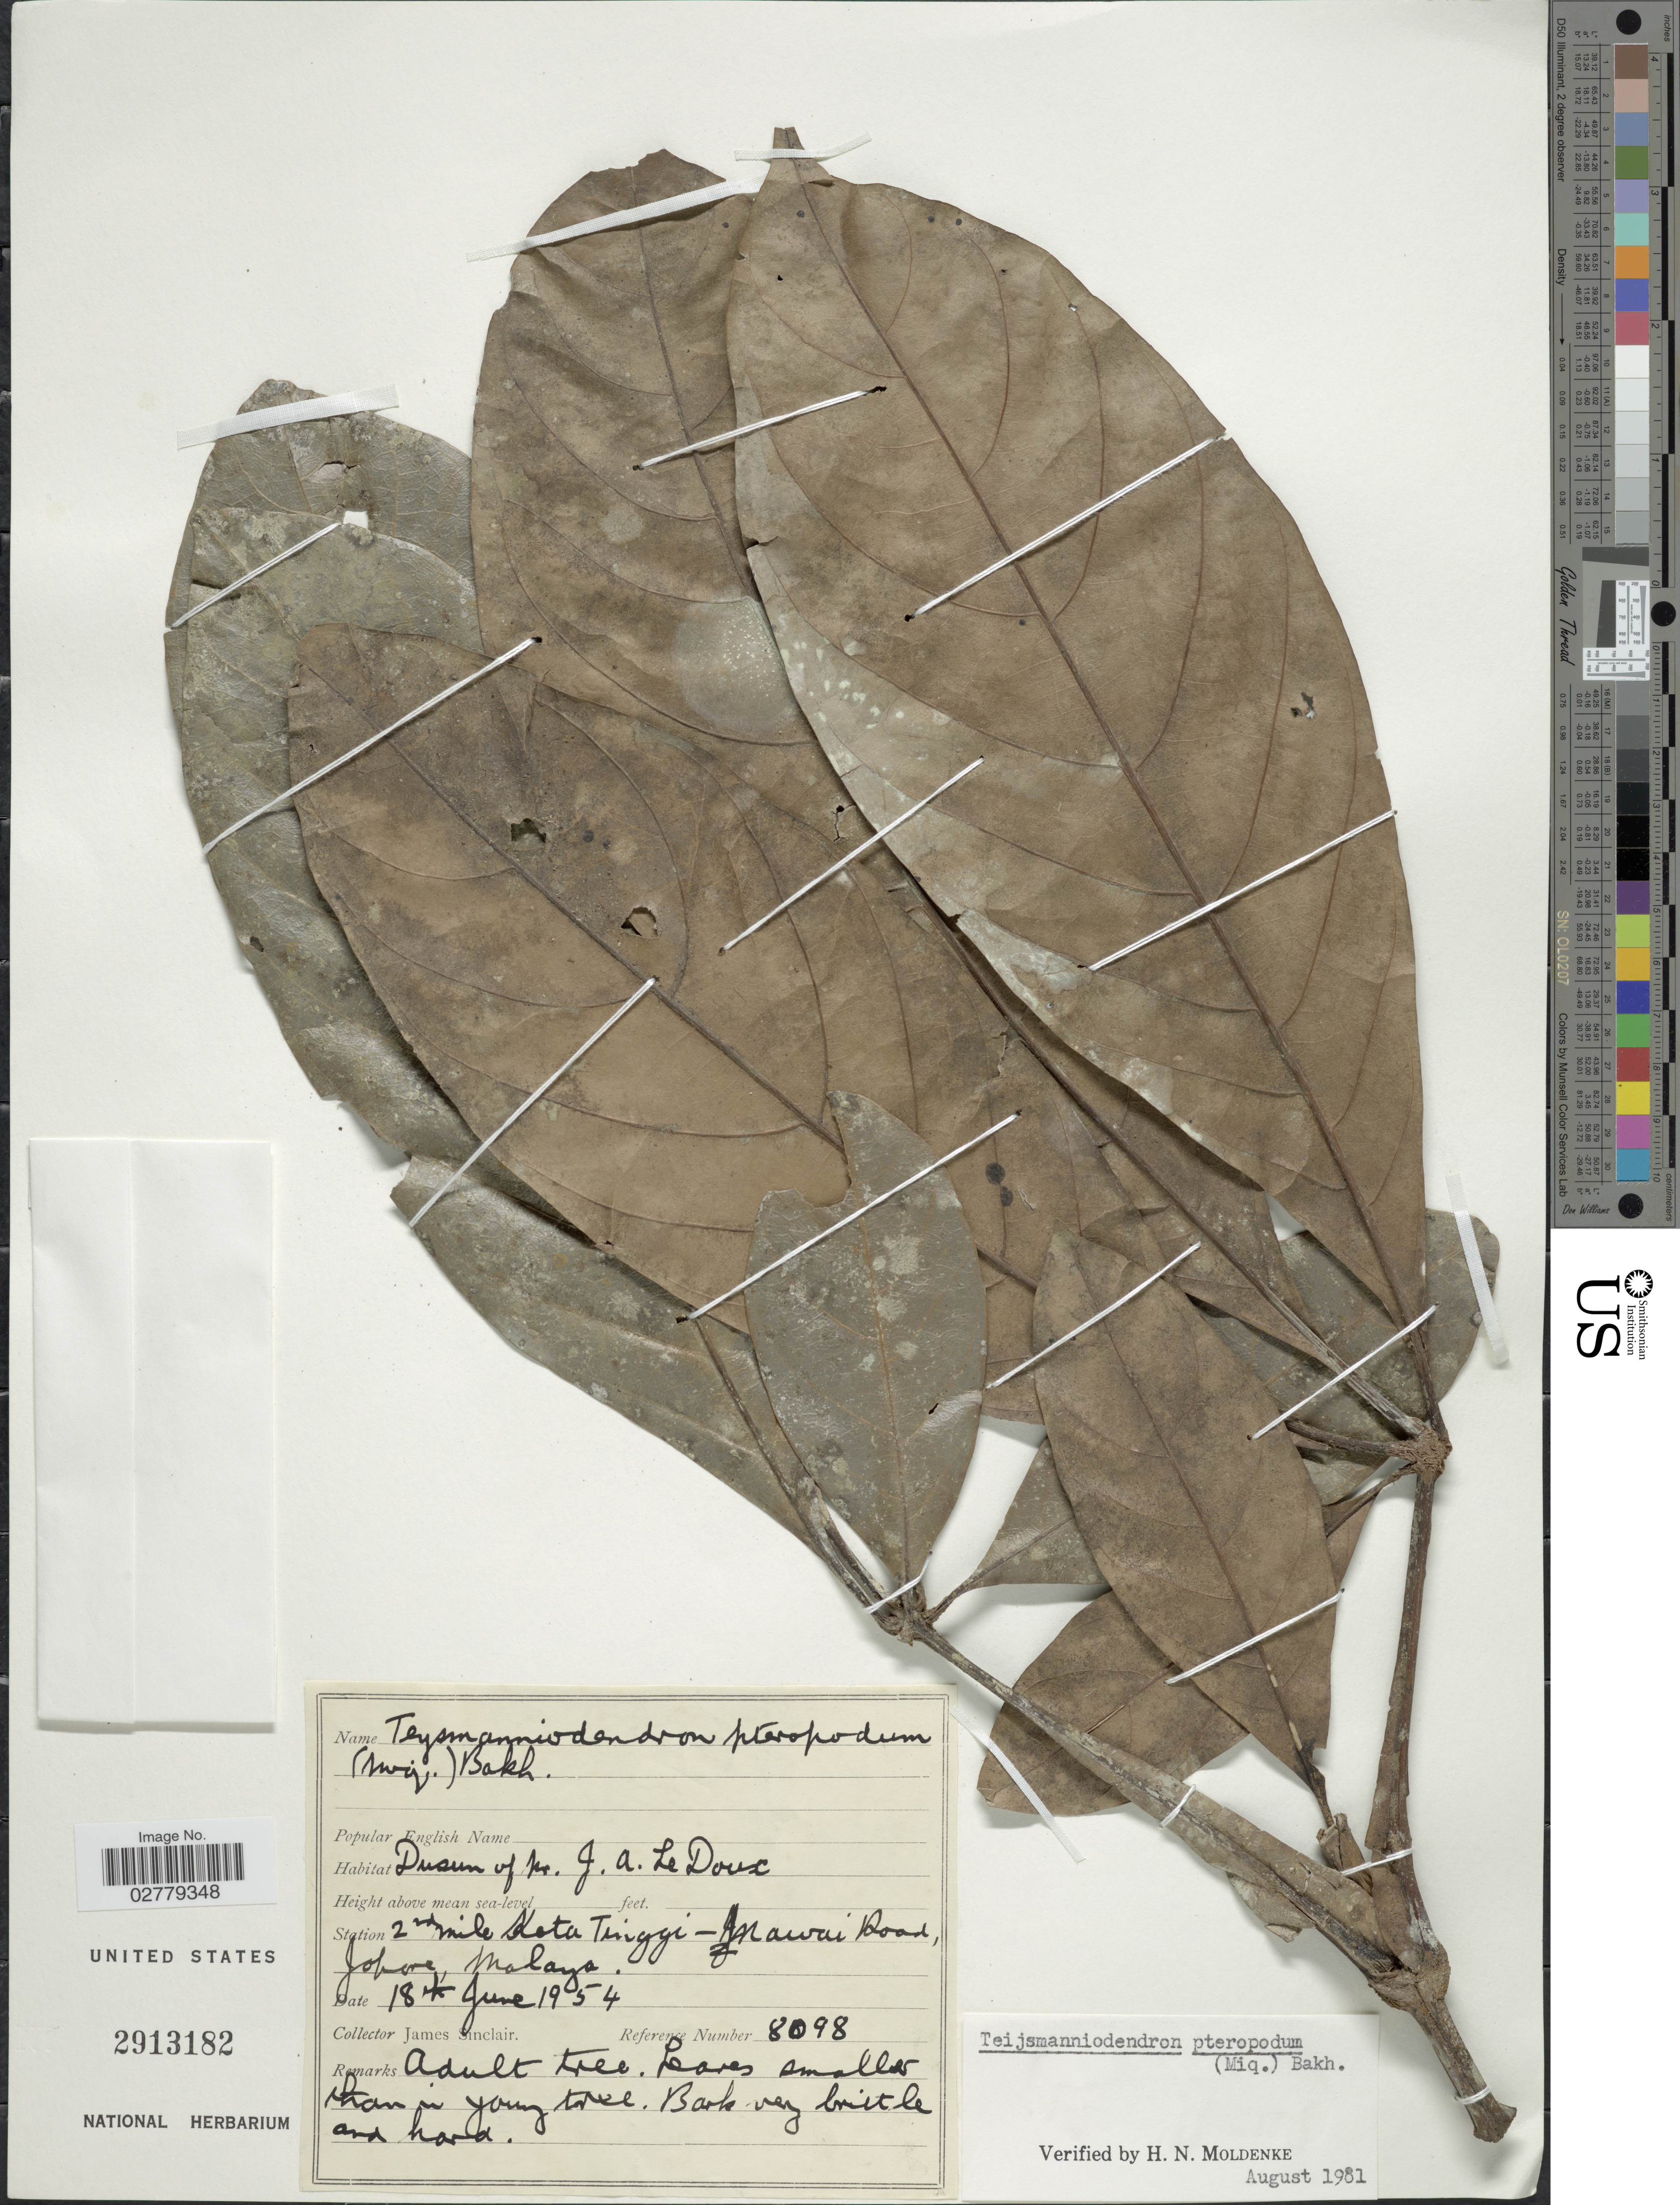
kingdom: Plantae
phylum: Tracheophyta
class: Magnoliopsida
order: Lamiales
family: Lamiaceae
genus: Teijsmanniodendron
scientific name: Teijsmanniodendron pteropodum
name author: (Miq.) Bakh.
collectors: J. Sinclair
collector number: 8098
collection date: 1954-06-18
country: Malaysia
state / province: Johor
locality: Station 2nd mile Kota Tingii-Nawai Road, Malaya.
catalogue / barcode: US 2913182